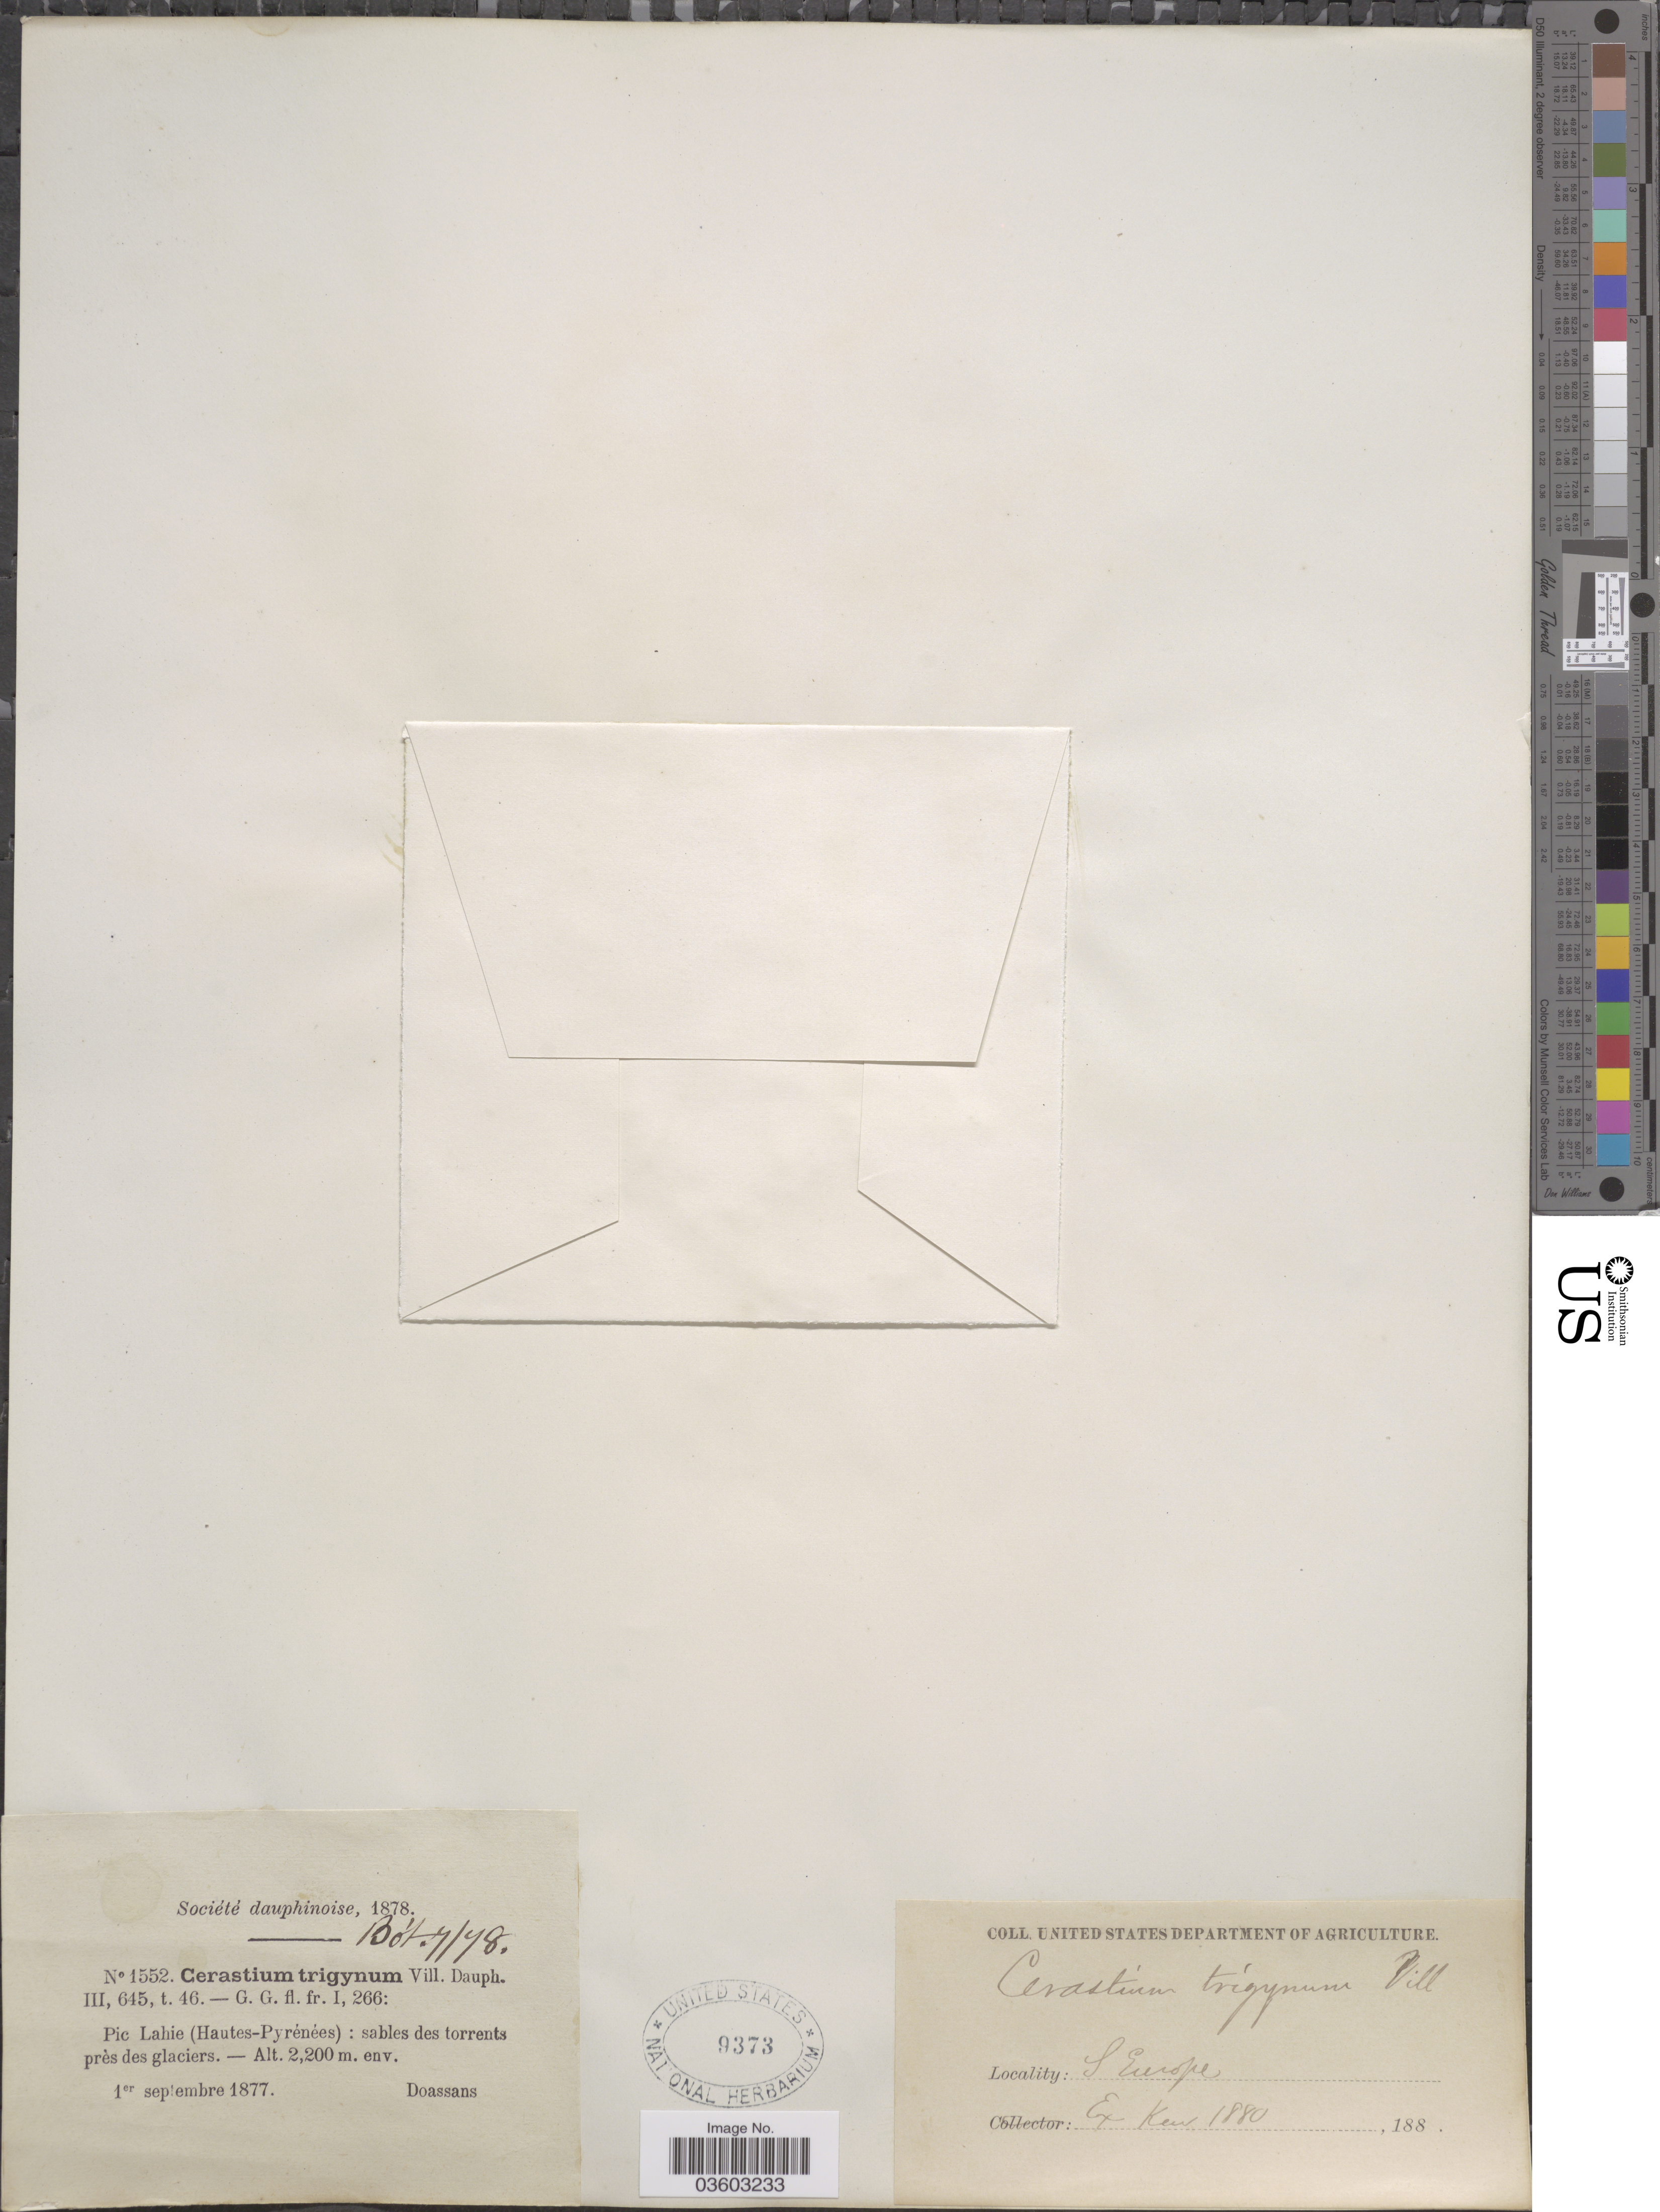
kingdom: Plantae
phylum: Tracheophyta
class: Magnoliopsida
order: Caryophyllales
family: Caryophyllaceae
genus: Dichodon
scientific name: Dichodon cerastoides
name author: (L.) Rchb.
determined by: U.S. National Herbarium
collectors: Doassans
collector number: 1552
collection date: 1877-09-01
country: France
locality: S. Europe. Pic Lahie (Hautes-Pyrénées).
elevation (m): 2200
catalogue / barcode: US 9373